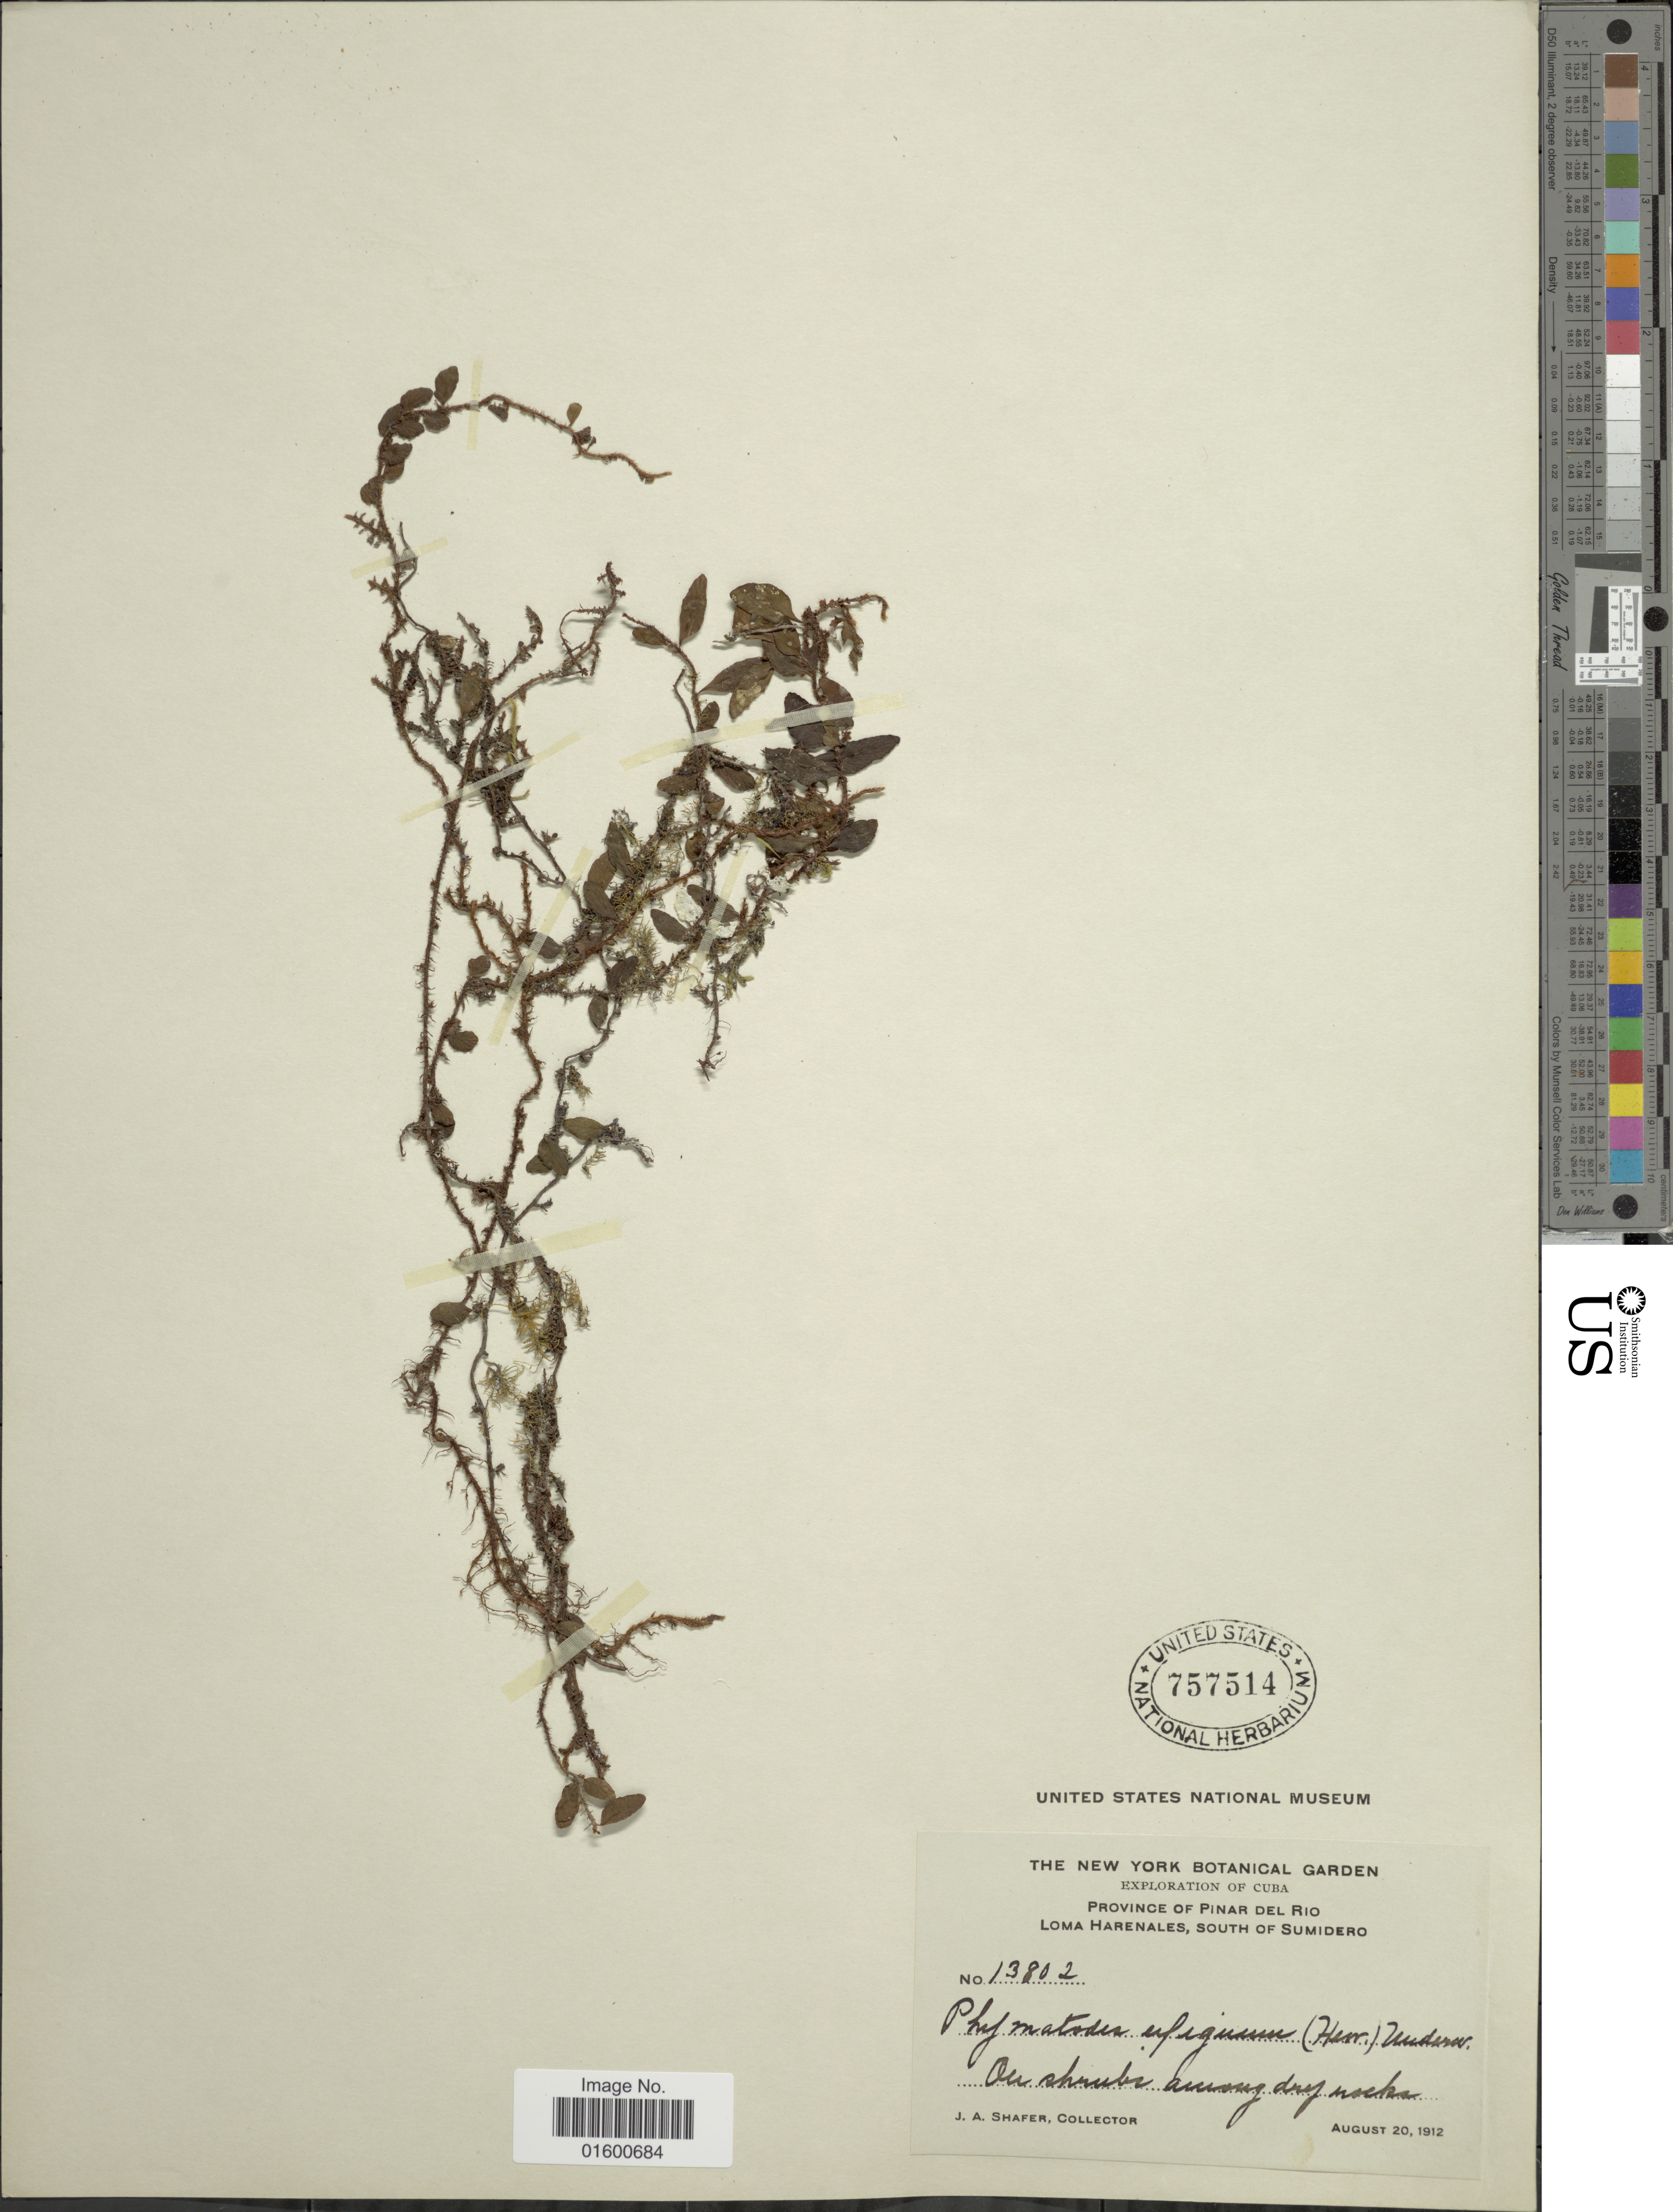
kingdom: Plantae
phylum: Tracheophyta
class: Polypodiopsida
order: Polypodiales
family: Polypodiaceae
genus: Microgramma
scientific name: Microgramma heterophylla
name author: (L.) Wherry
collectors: J. A. Shafer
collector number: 13802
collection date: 1912-08-20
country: Cuba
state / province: Pinar del Río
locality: Province of Pinar del Rio, Loma Harenales, south of Sumidero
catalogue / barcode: US 757514